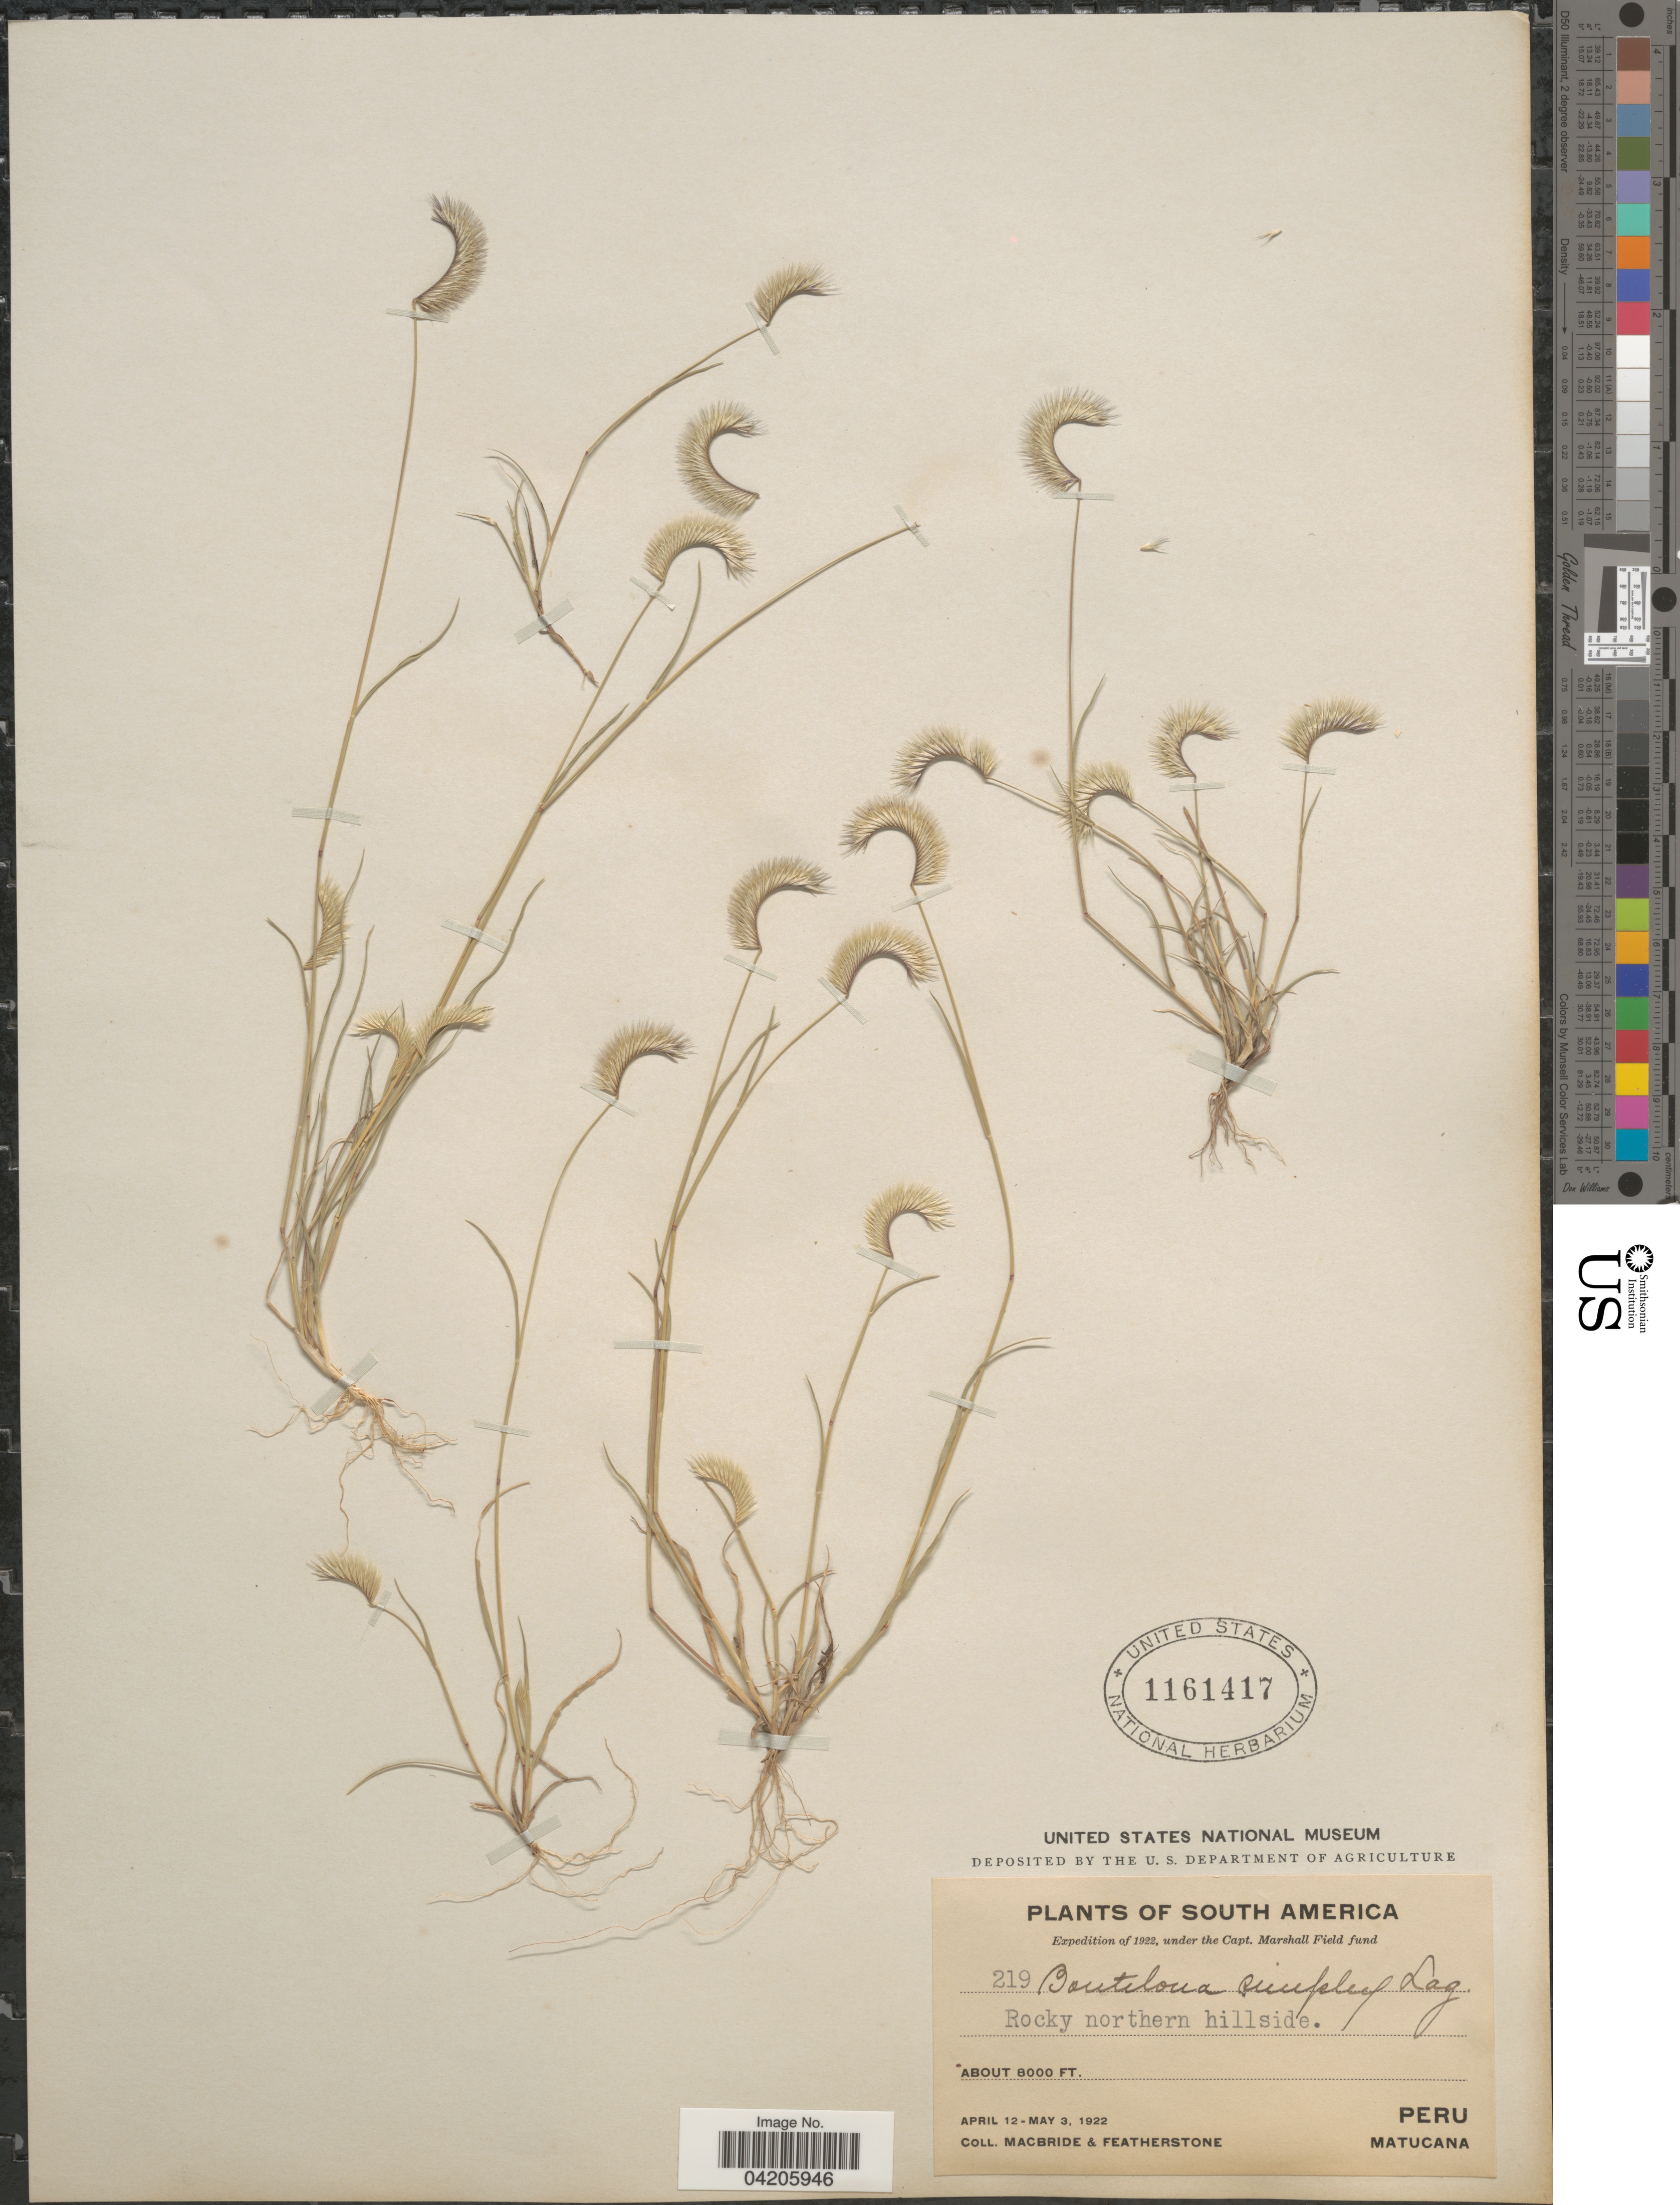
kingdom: Plantae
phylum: Tracheophyta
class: Liliopsida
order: Poales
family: Poaceae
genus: Bouteloua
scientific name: Bouteloua simplex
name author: Lag.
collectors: Macbride, -- & -. Featherstone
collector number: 219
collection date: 1922-04-12/1922-05-03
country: Peru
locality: Expedition of 1922. Rocky northern hillside. Matucana.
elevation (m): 2438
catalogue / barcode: US 1161417